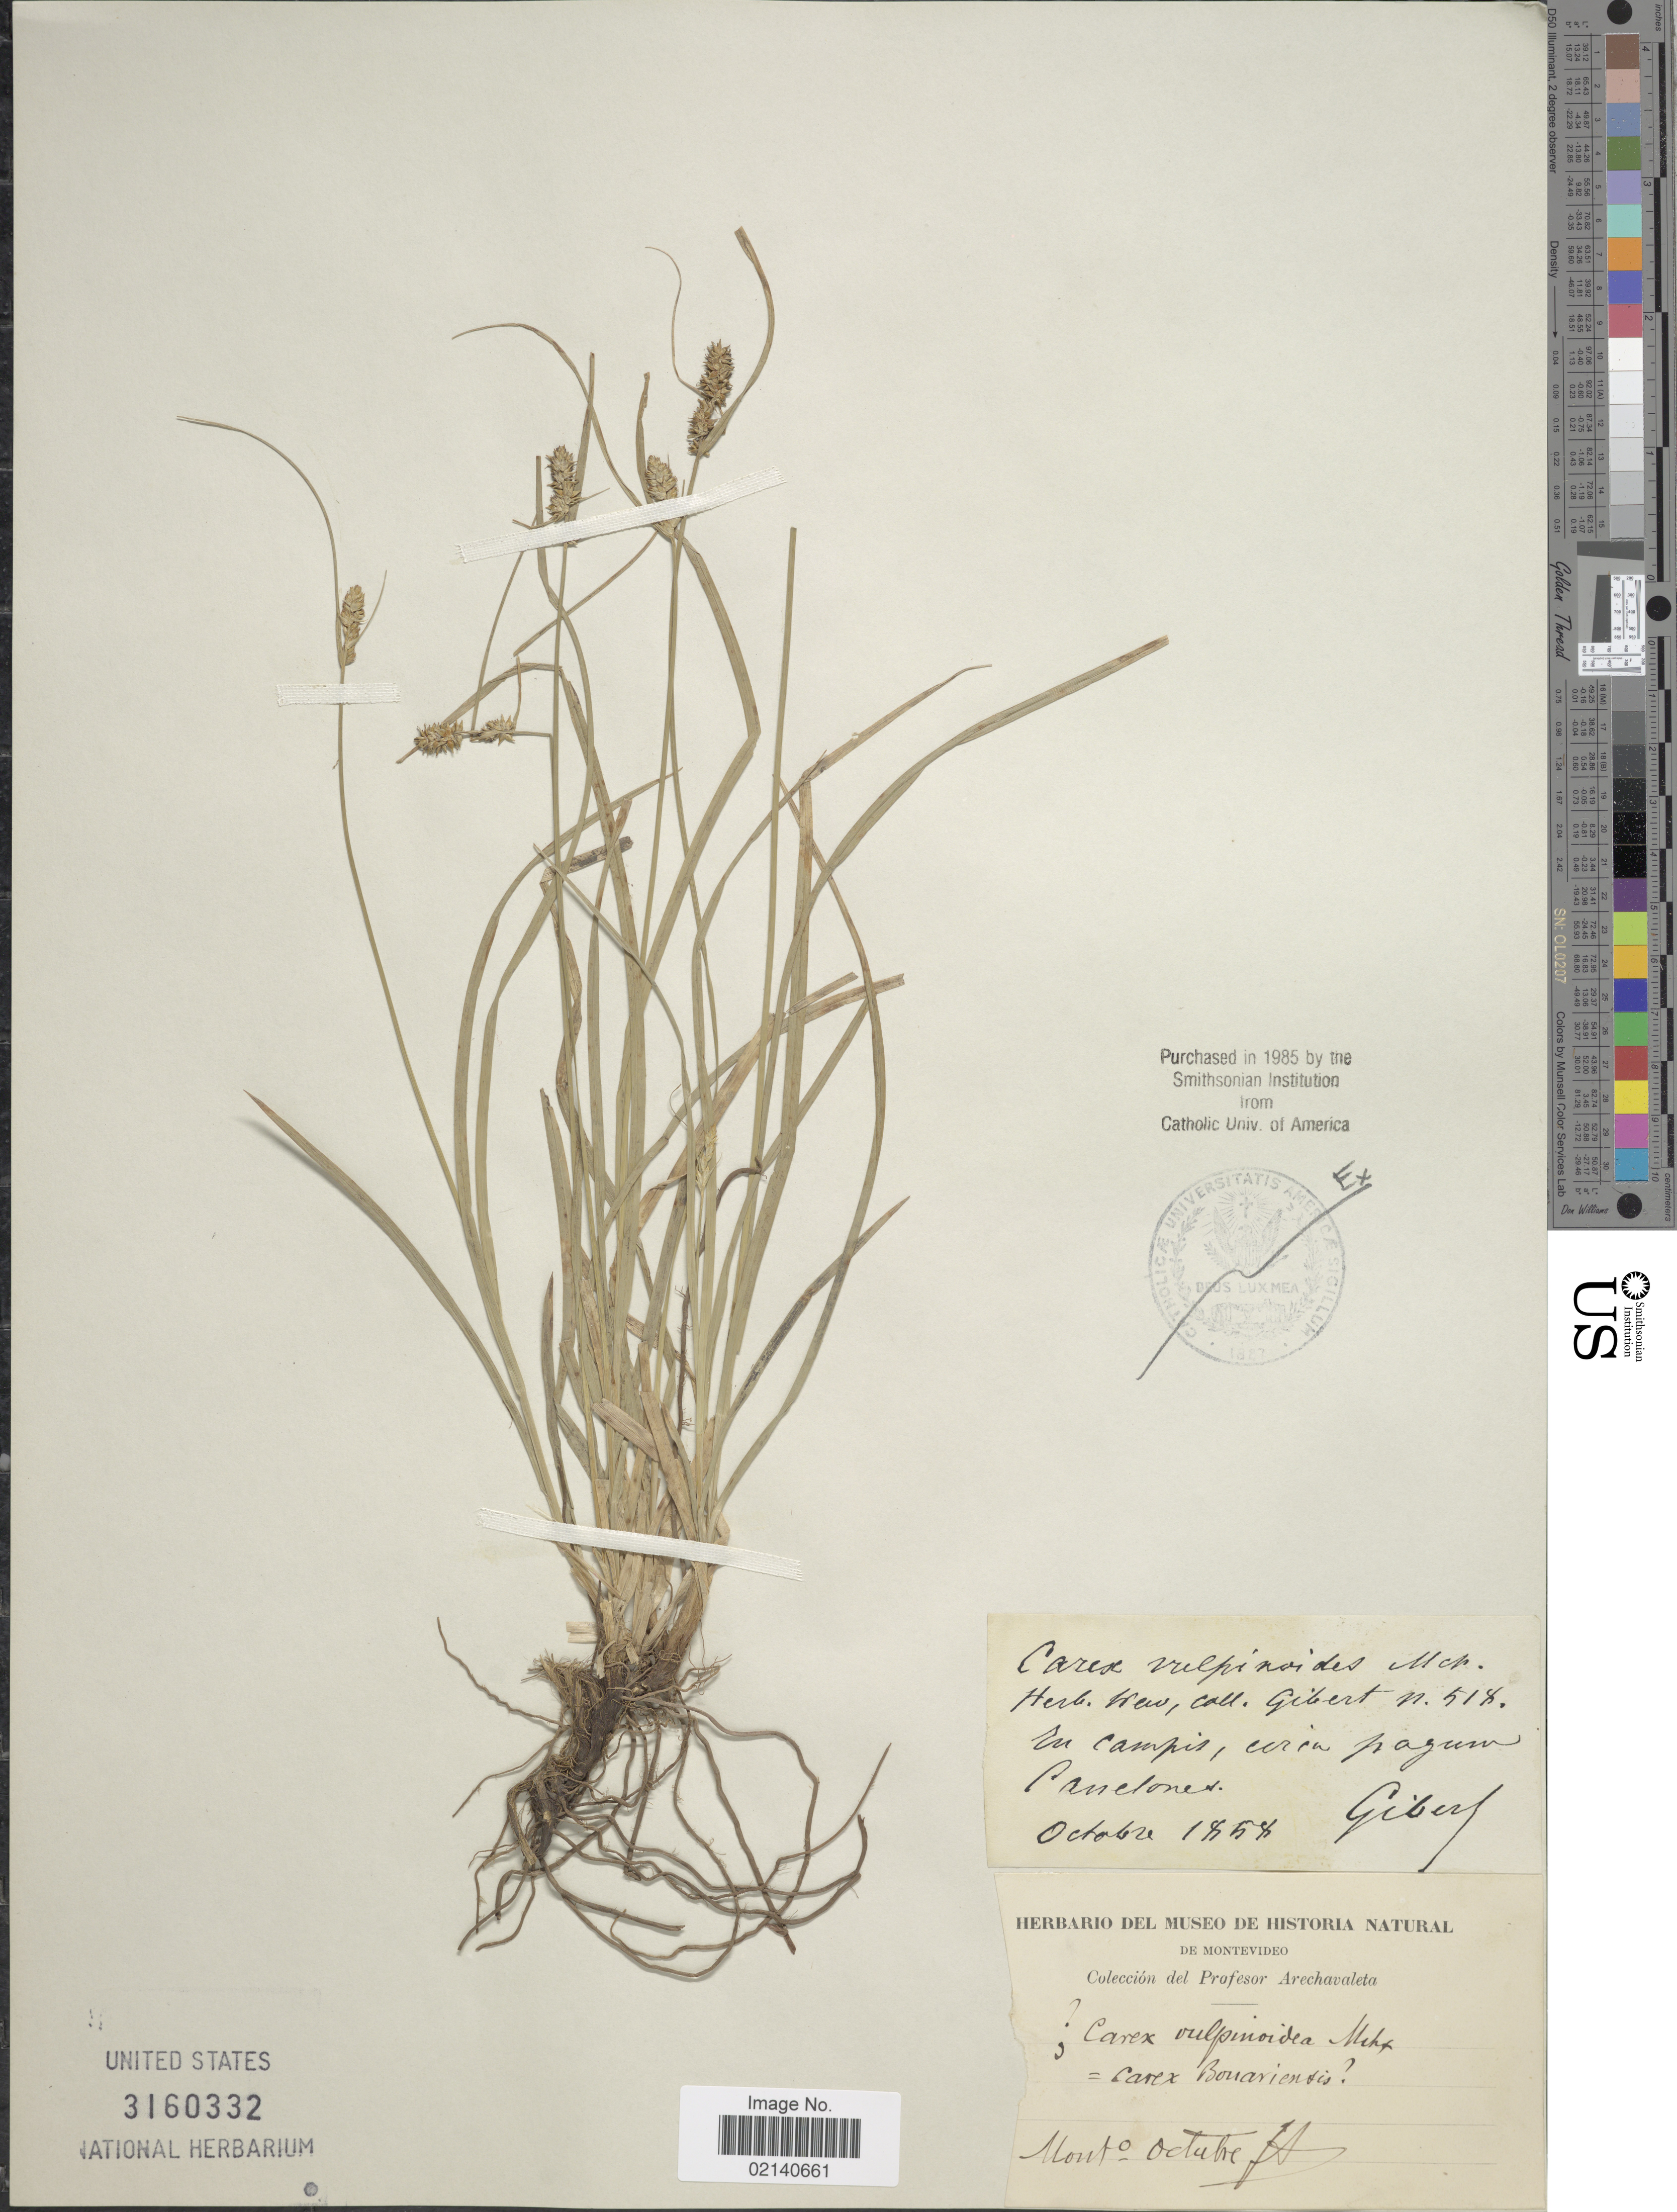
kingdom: Plantae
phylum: Tracheophyta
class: Liliopsida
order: Poales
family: Cyperaceae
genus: Carex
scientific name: Carex bonariensis var. bonariensis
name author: Desf. ex Poir.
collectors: Gibert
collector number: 518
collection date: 1858-10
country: Uruguay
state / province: Montevideo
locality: In campis, cerca pagum Canelones.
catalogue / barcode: US 3160332